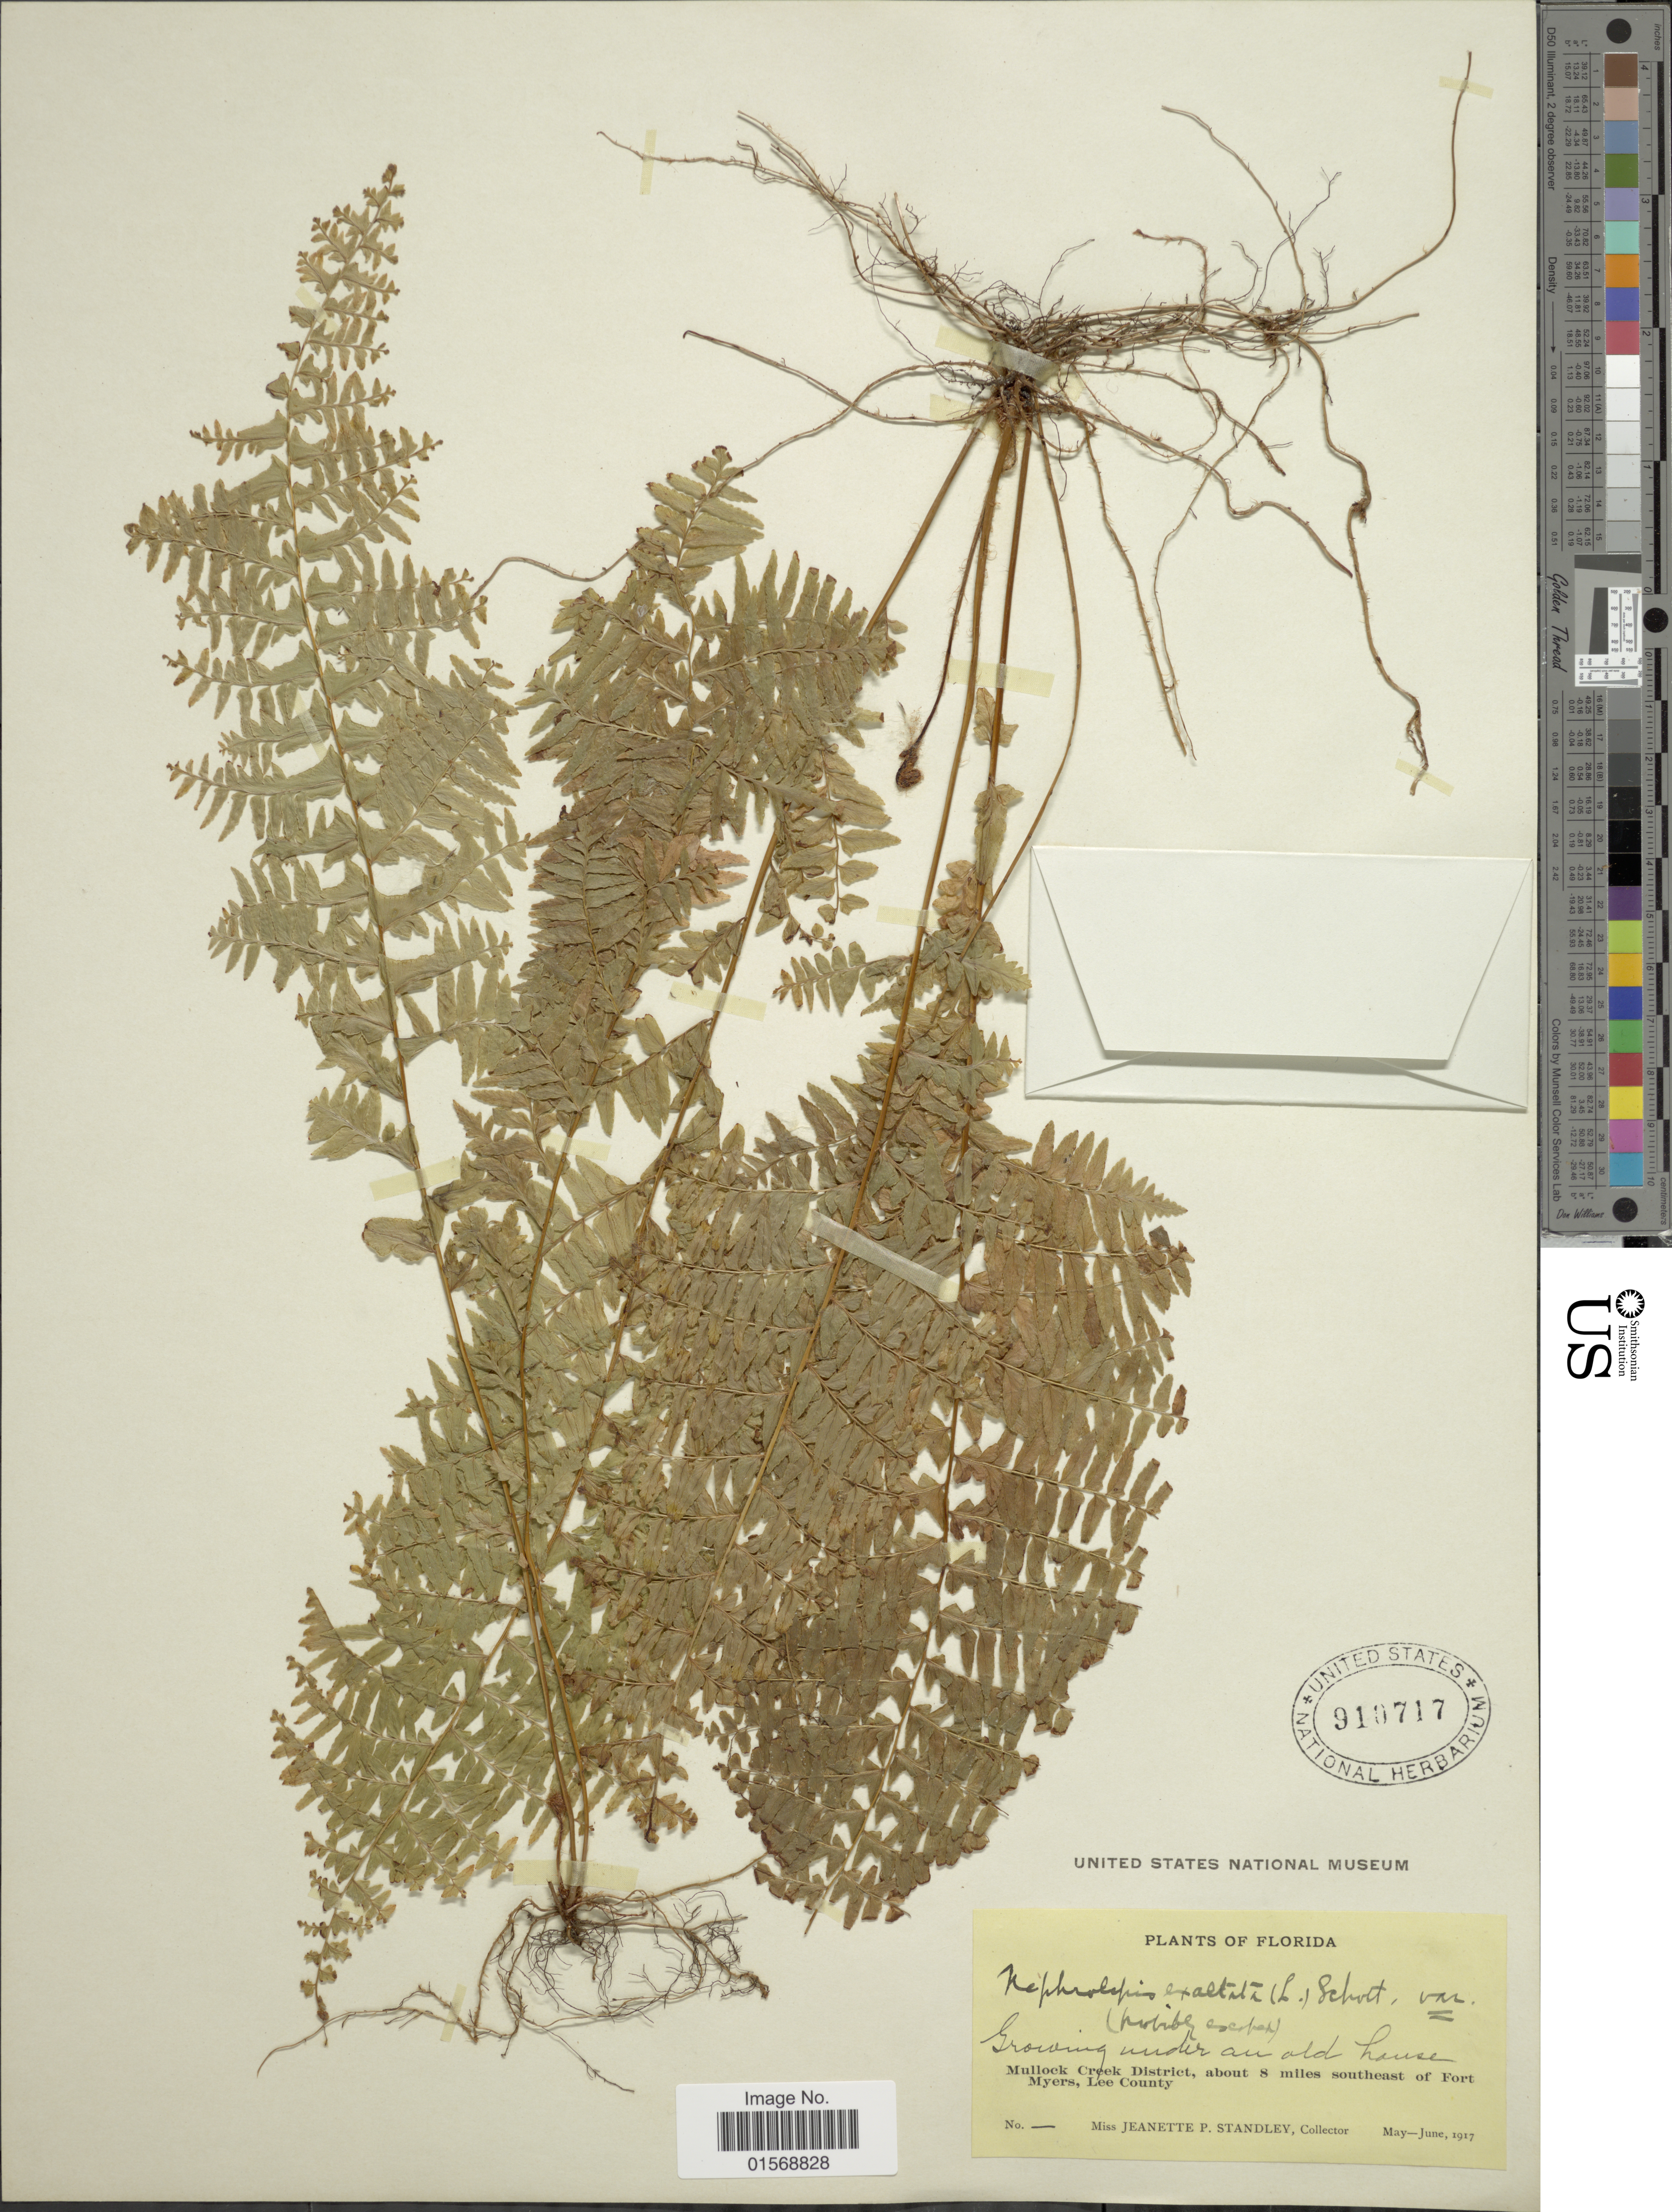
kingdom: Plantae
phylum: Tracheophyta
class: Polypodiopsida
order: Polypodiales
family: Nephrolepidaceae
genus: Nephrolepis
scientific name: Nephrolepis cv. nov., Ined.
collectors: J. P. Standley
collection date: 1917-05/1917-06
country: United States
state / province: Florida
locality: Florida, Mullock Creek District, about 8 miles southeast of Fort Myers, Lee County.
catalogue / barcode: US 910717